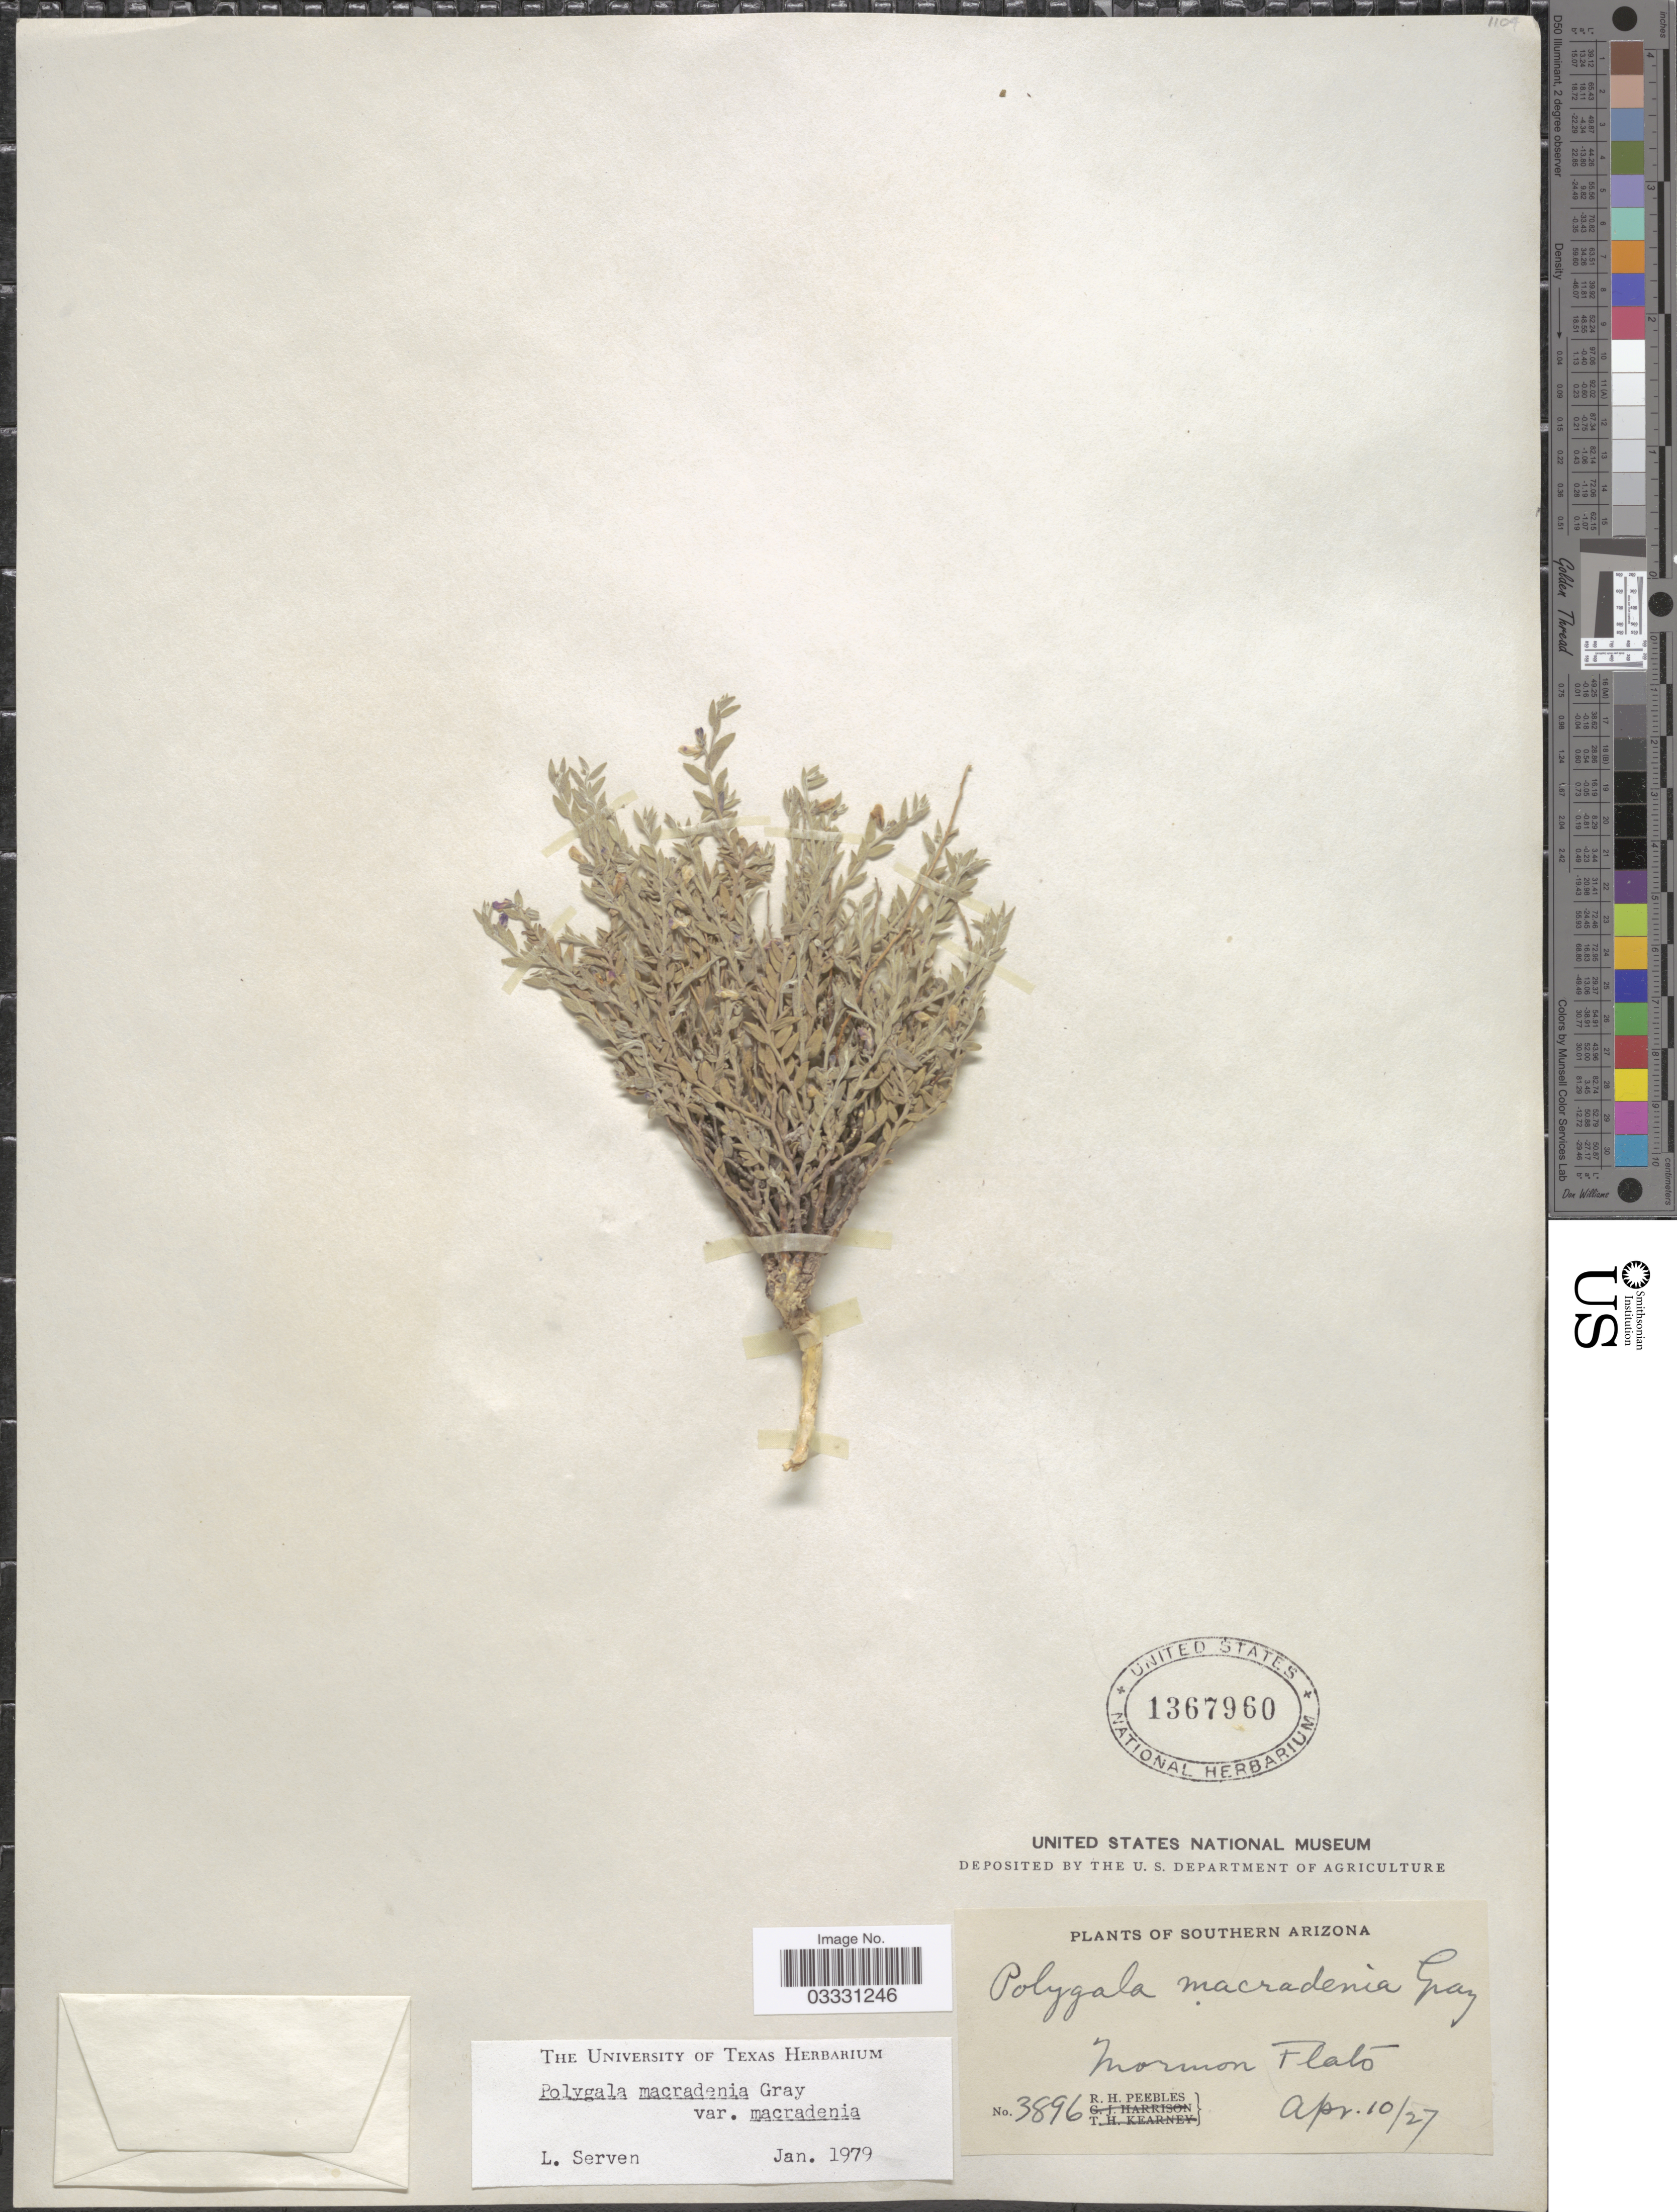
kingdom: Plantae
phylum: Tracheophyta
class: Magnoliopsida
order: Fabales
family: Polygalaceae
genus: Hebecarpa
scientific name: Hebecarpa macradenia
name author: (A. Gray) J.R. Abbott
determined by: Strong, Mark T., (BOT), Smithsonian Institution - National Museum of Natural History (UNITED STATES)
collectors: R. H. Peebles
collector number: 3896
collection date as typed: Transcribed d/m/y: 10/4/27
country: United States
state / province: Arizona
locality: Southern Arizona. Mormon Flats.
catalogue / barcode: US 1367960